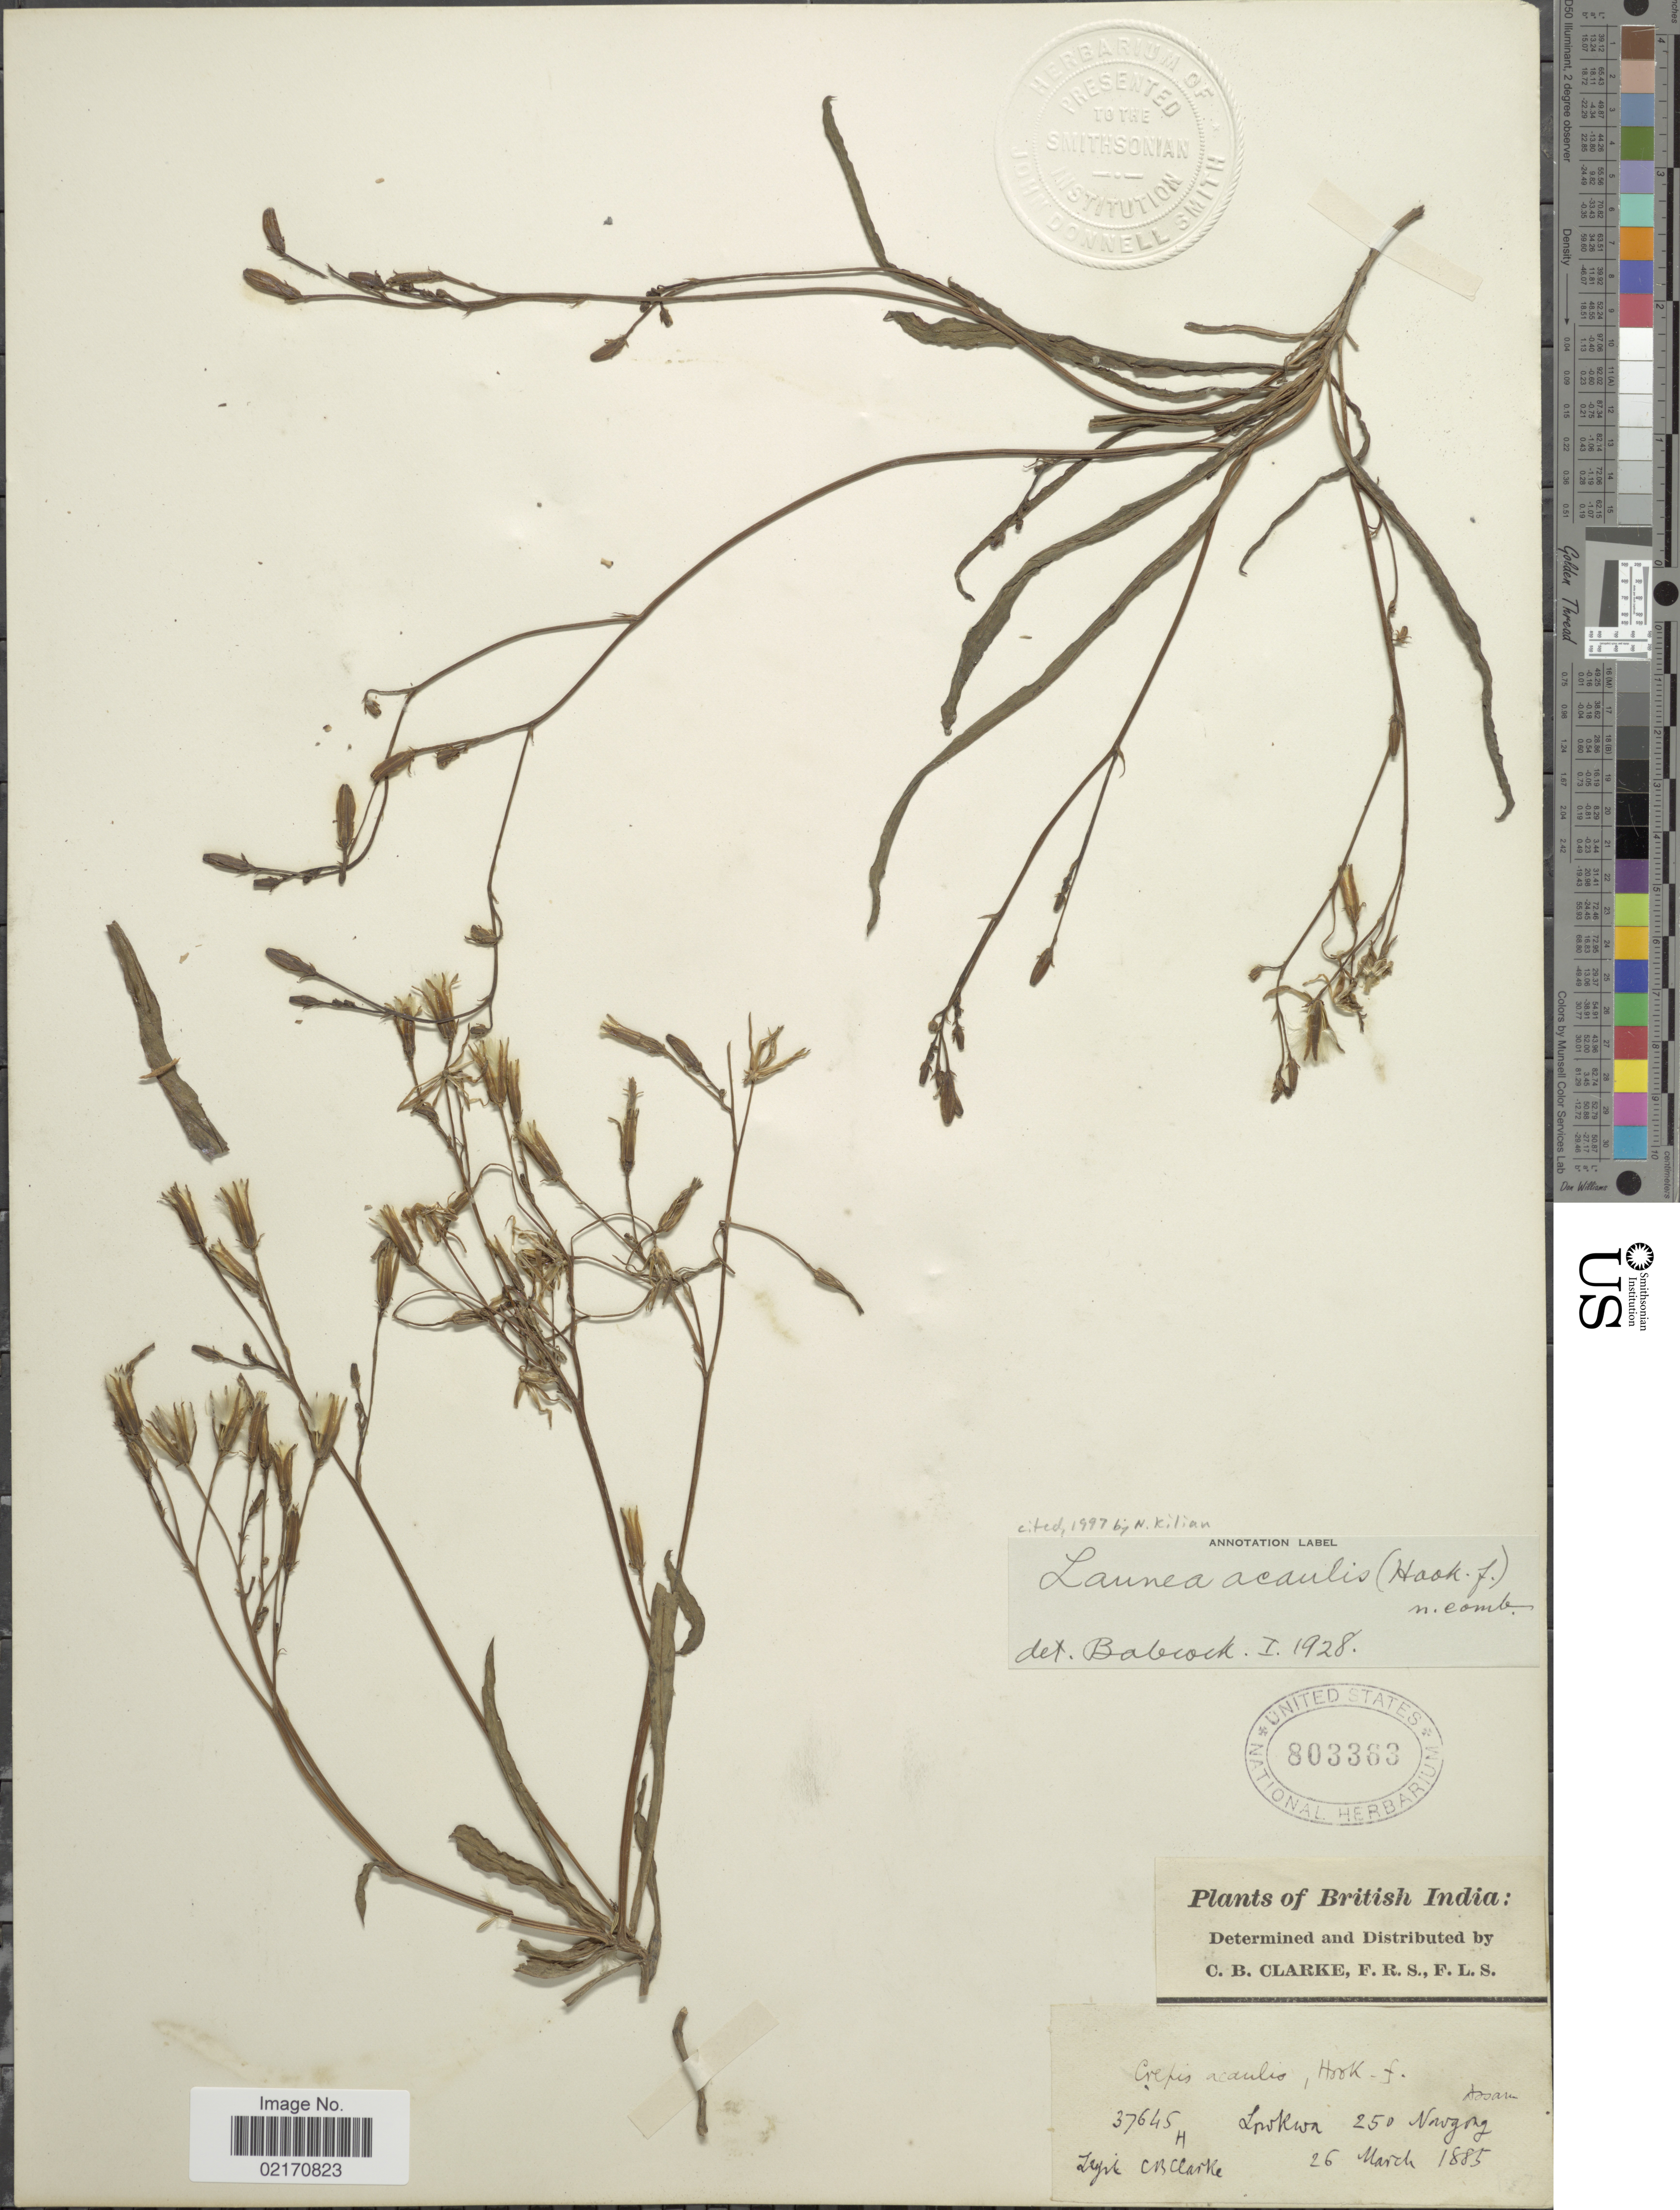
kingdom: Plantae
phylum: Tracheophyta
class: Magnoliopsida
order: Asterales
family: Asteraceae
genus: Launaea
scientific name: Launaea acaulis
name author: (Roxb.) Kerr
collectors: C. B. Clarke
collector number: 37645H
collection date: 1885-03-26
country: India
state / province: Madhya Pradesh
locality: British India, Lowkwa, Nawgong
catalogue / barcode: US 803363